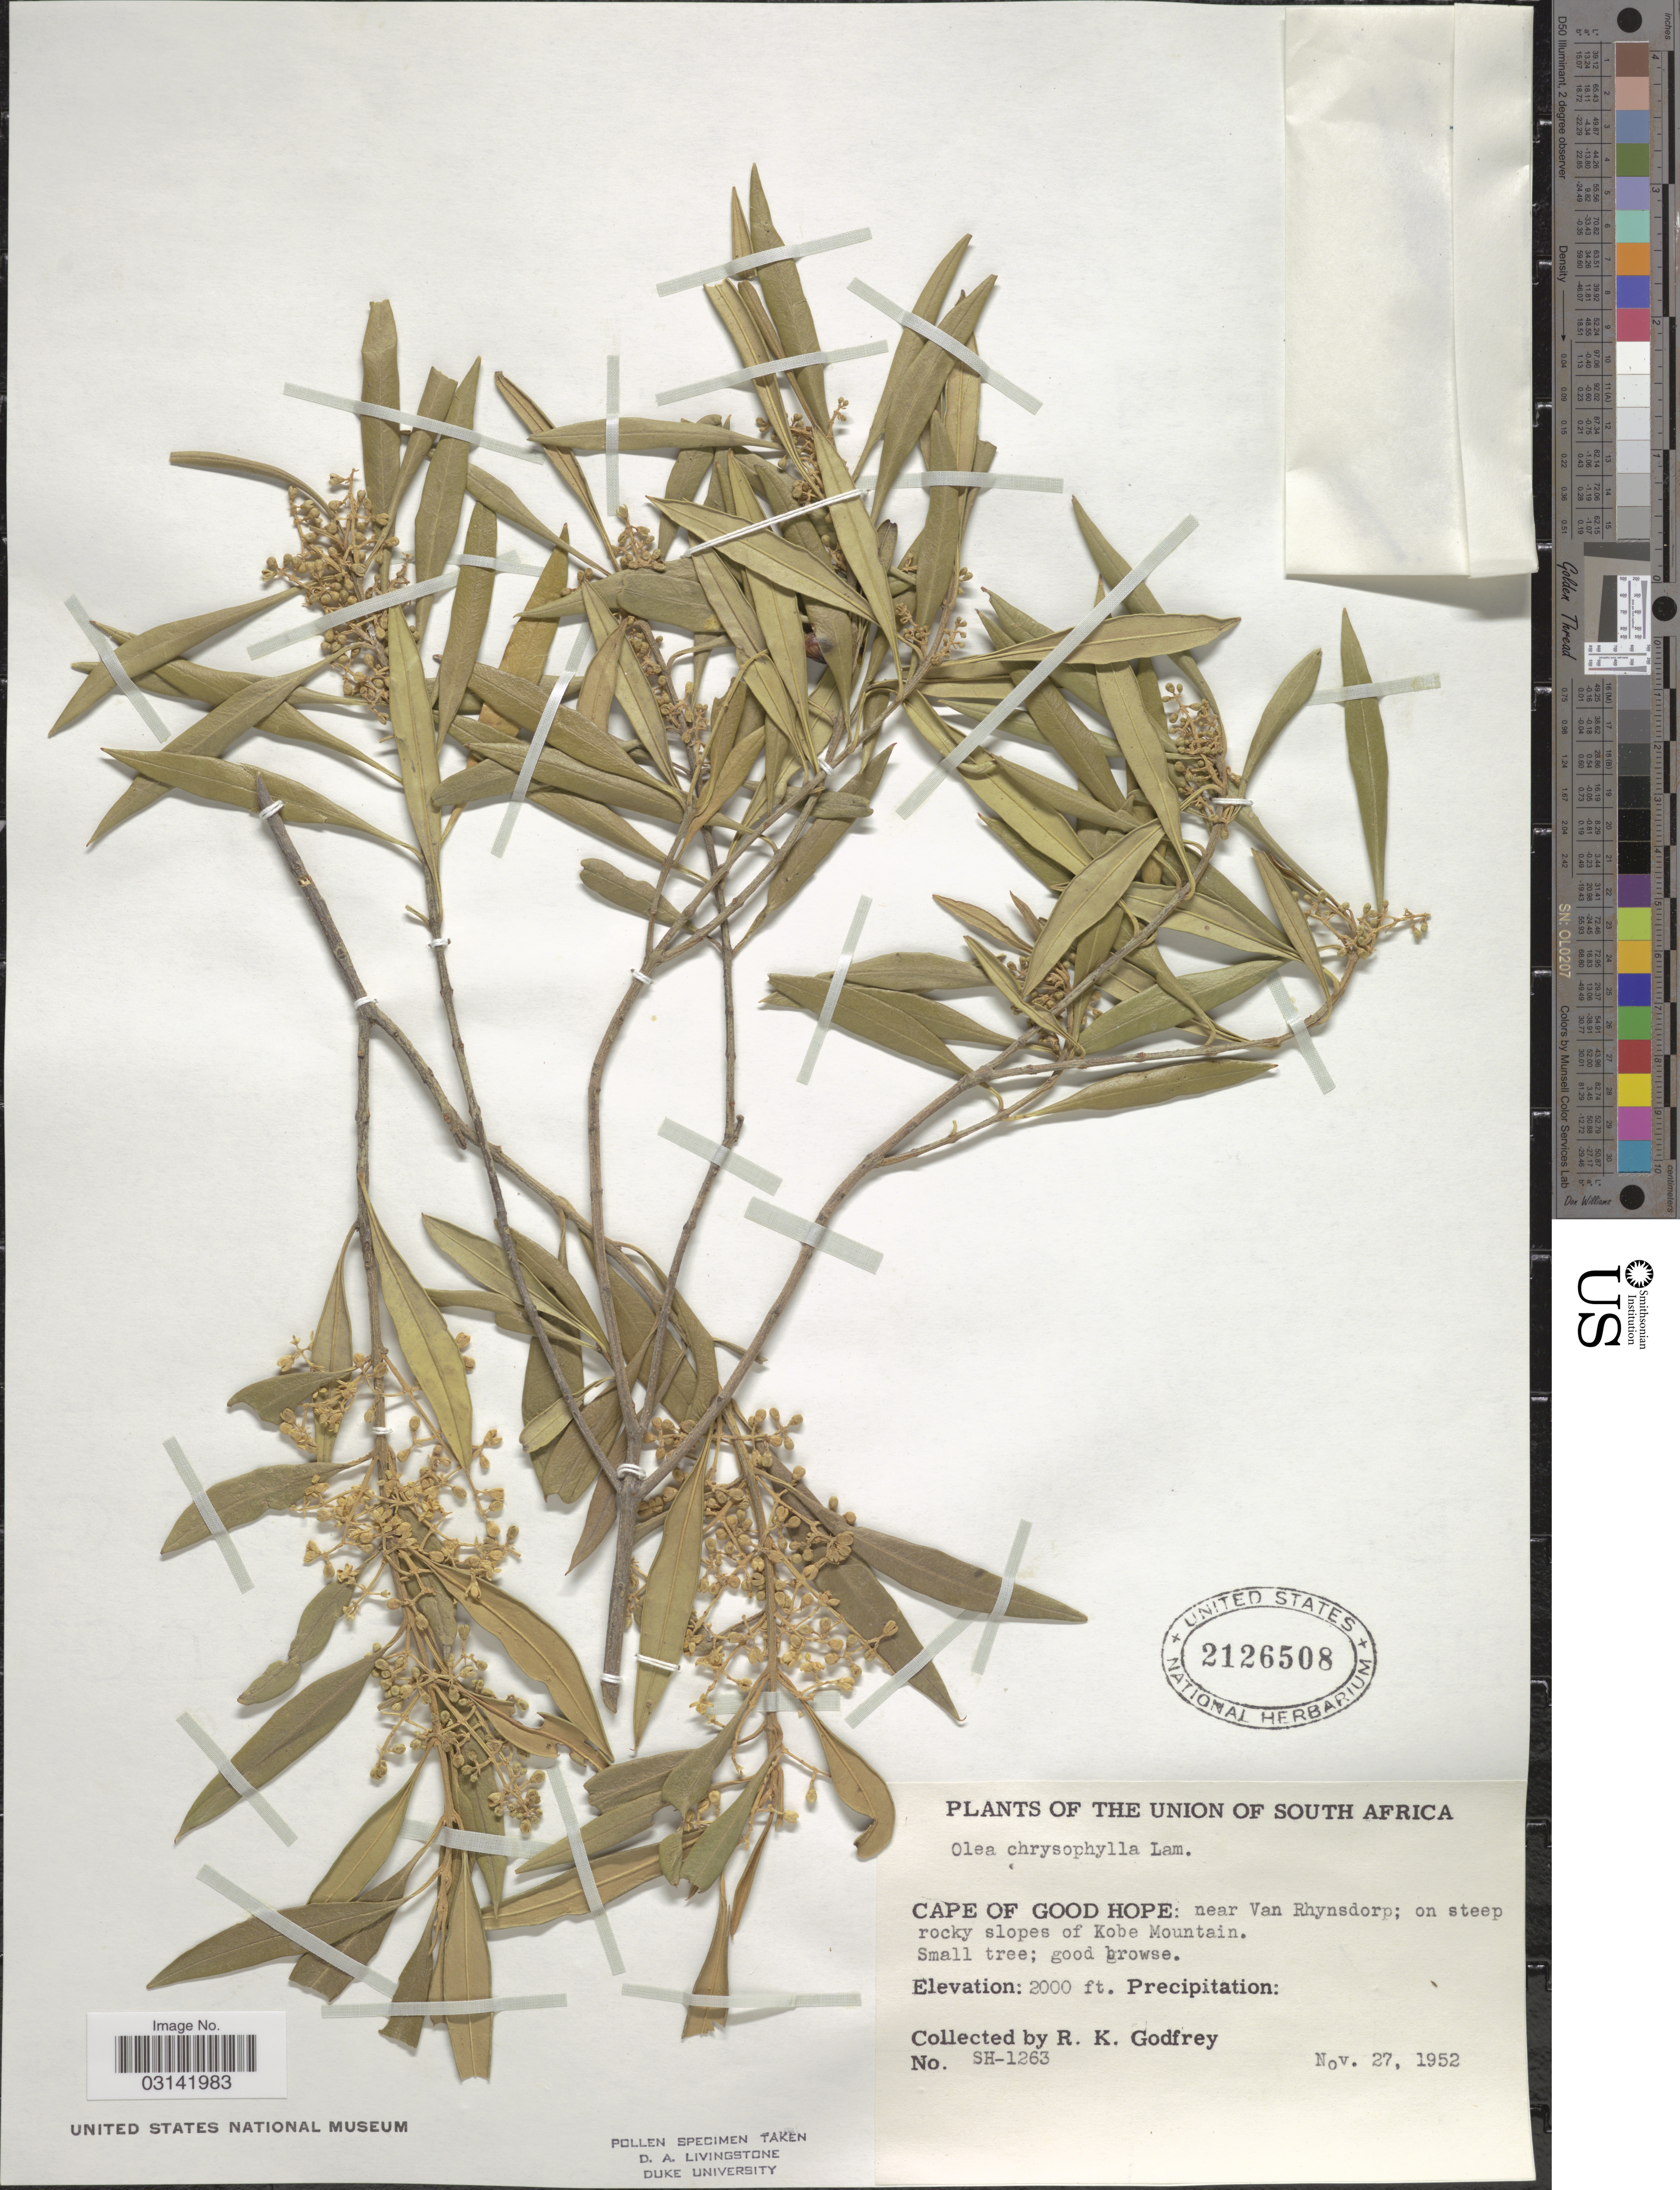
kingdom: Plantae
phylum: Tracheophyta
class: Magnoliopsida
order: Lamiales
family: Oleaceae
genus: Olea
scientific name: Olea chrysophylla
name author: Lam.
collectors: R. K. Godfrey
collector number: SH-1263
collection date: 1952-11-27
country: South Africa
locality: The Union of South Africa, Cape of Good Hope: near Van Rhynsdorp; on steep rocky slopes of Kobe Mountain.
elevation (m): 610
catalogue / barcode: US 2126508